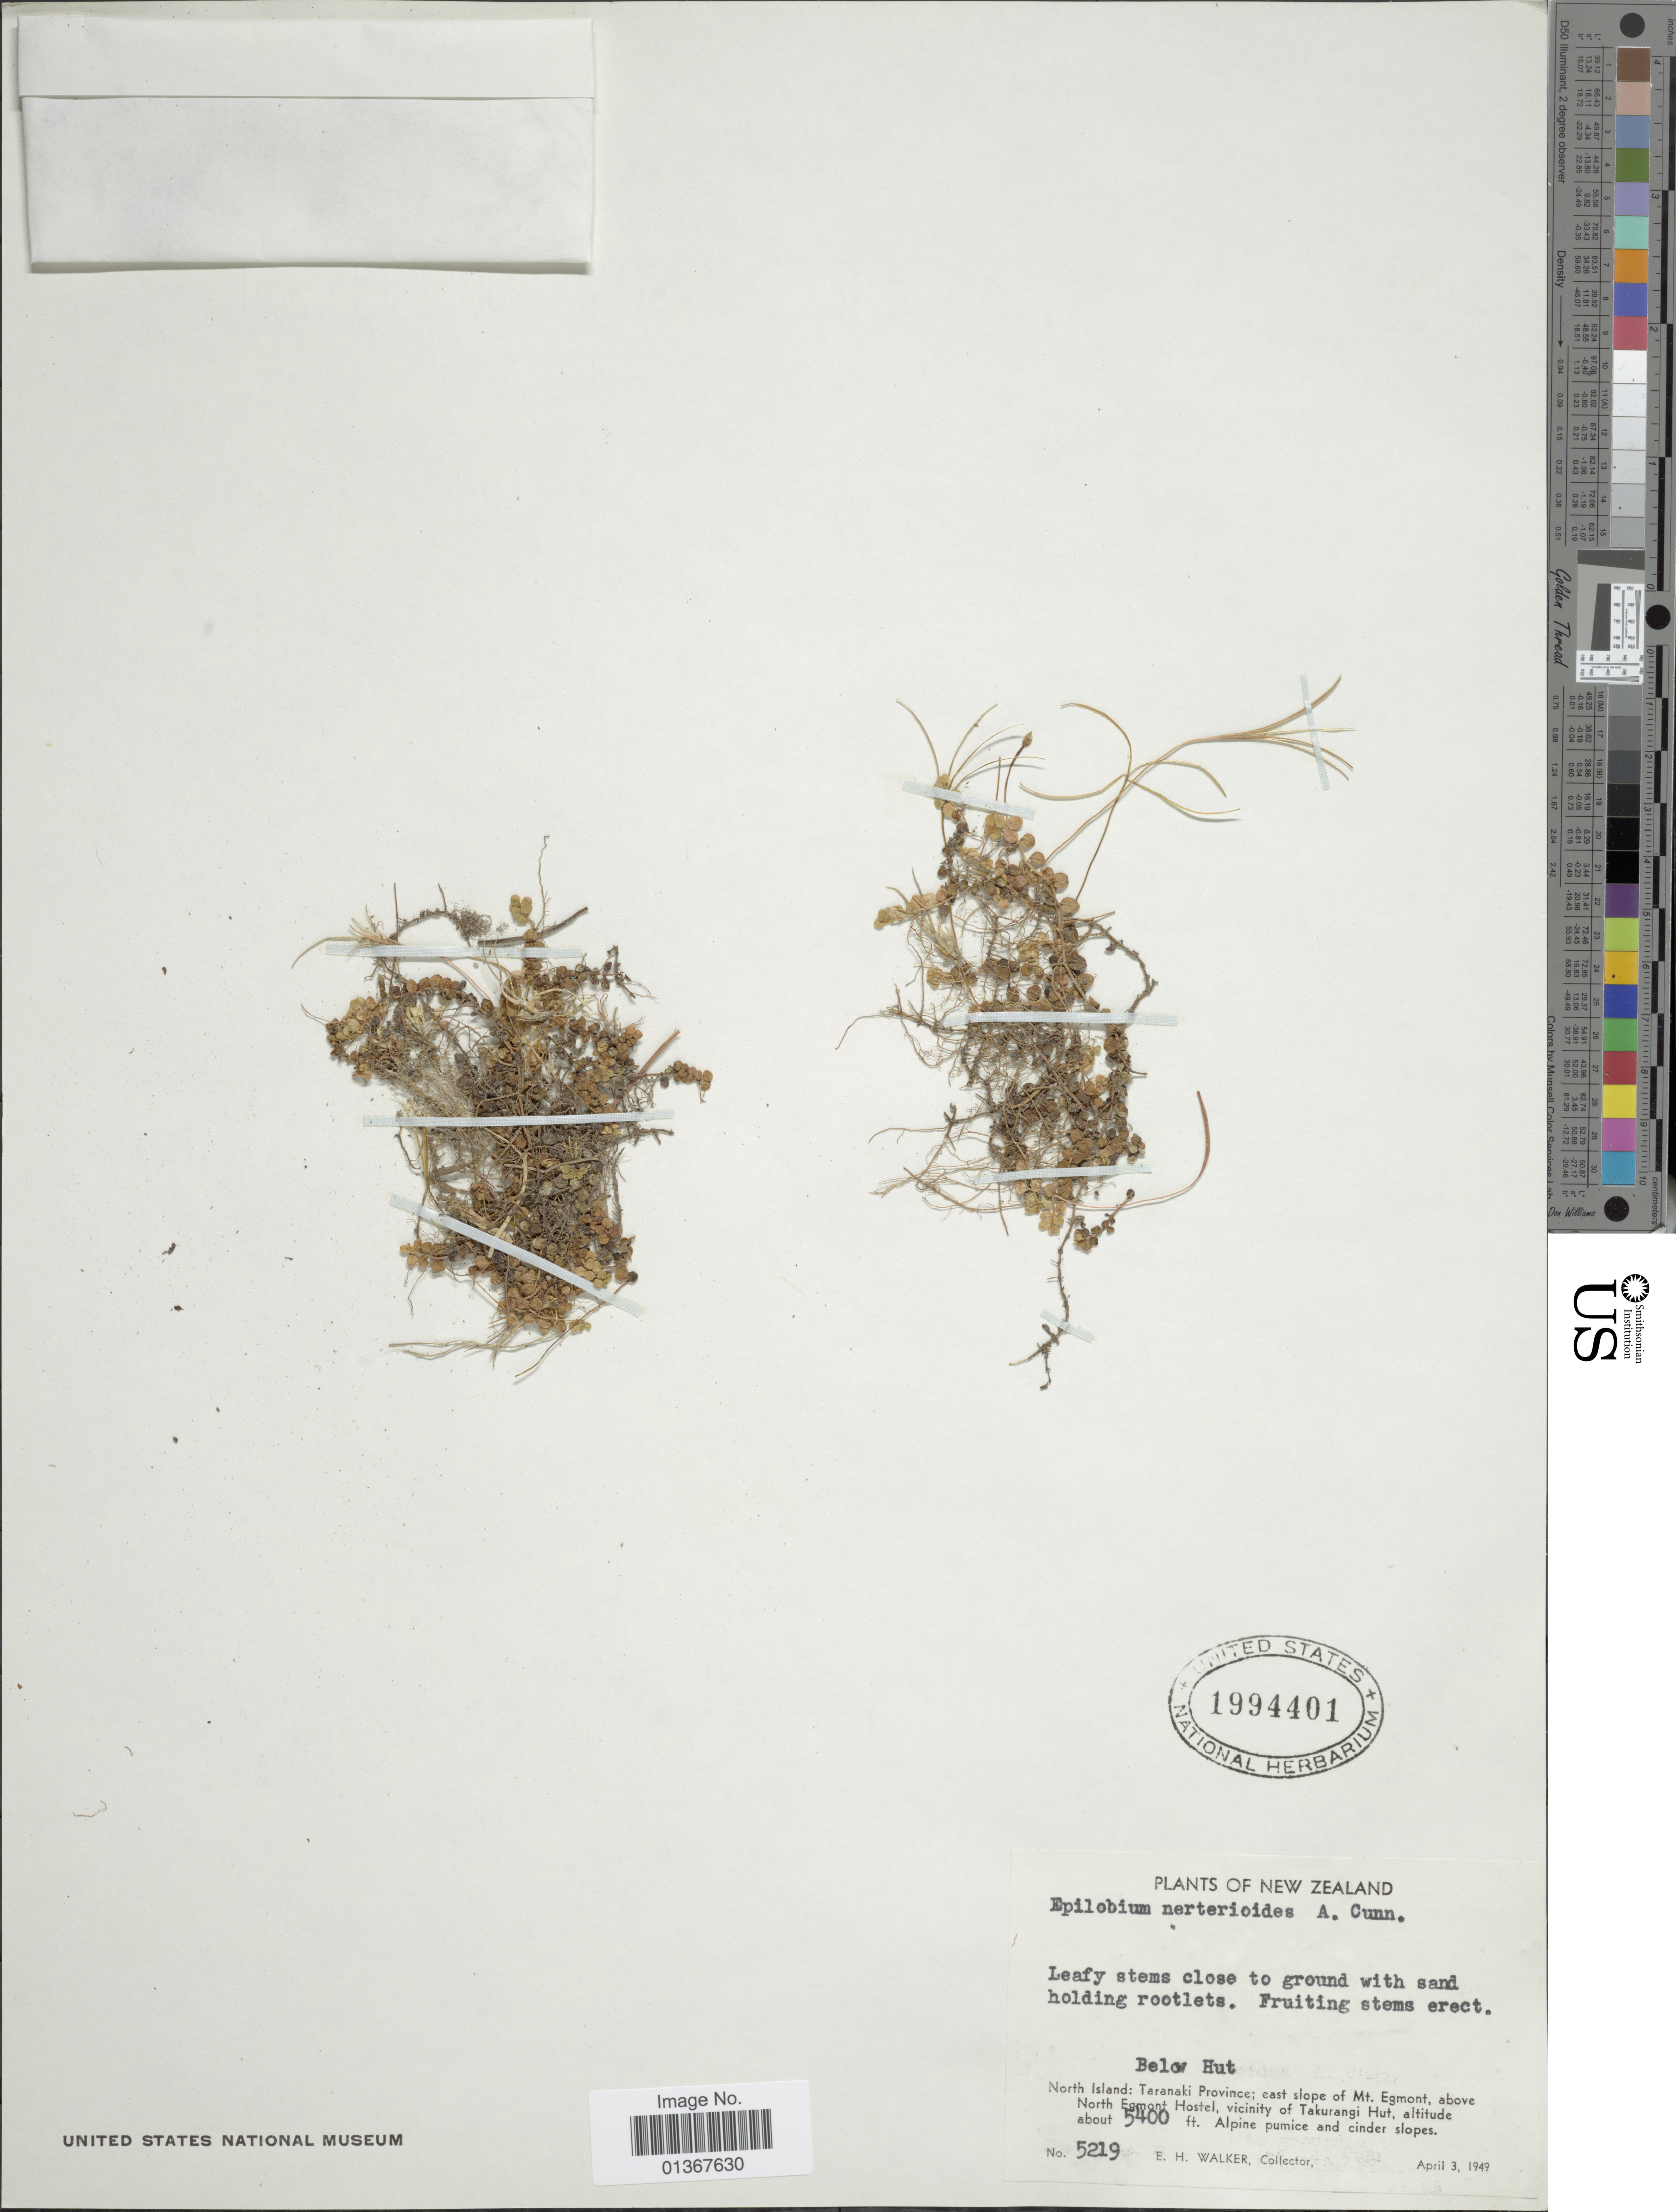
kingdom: Plantae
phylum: Tracheophyta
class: Magnoliopsida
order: Myrtales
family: Onagraceae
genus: Epilobium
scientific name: Epilobium nerteroides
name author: A. Cunn.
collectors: E. H. Walker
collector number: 5219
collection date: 1949-04-03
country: New Zealand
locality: Below Hut. North Island: Taranaki Province; east slope of Mt. Egmont, above North Egmont Hostel, vicinity of Takurangi Hut.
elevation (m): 1646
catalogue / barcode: US 1994401